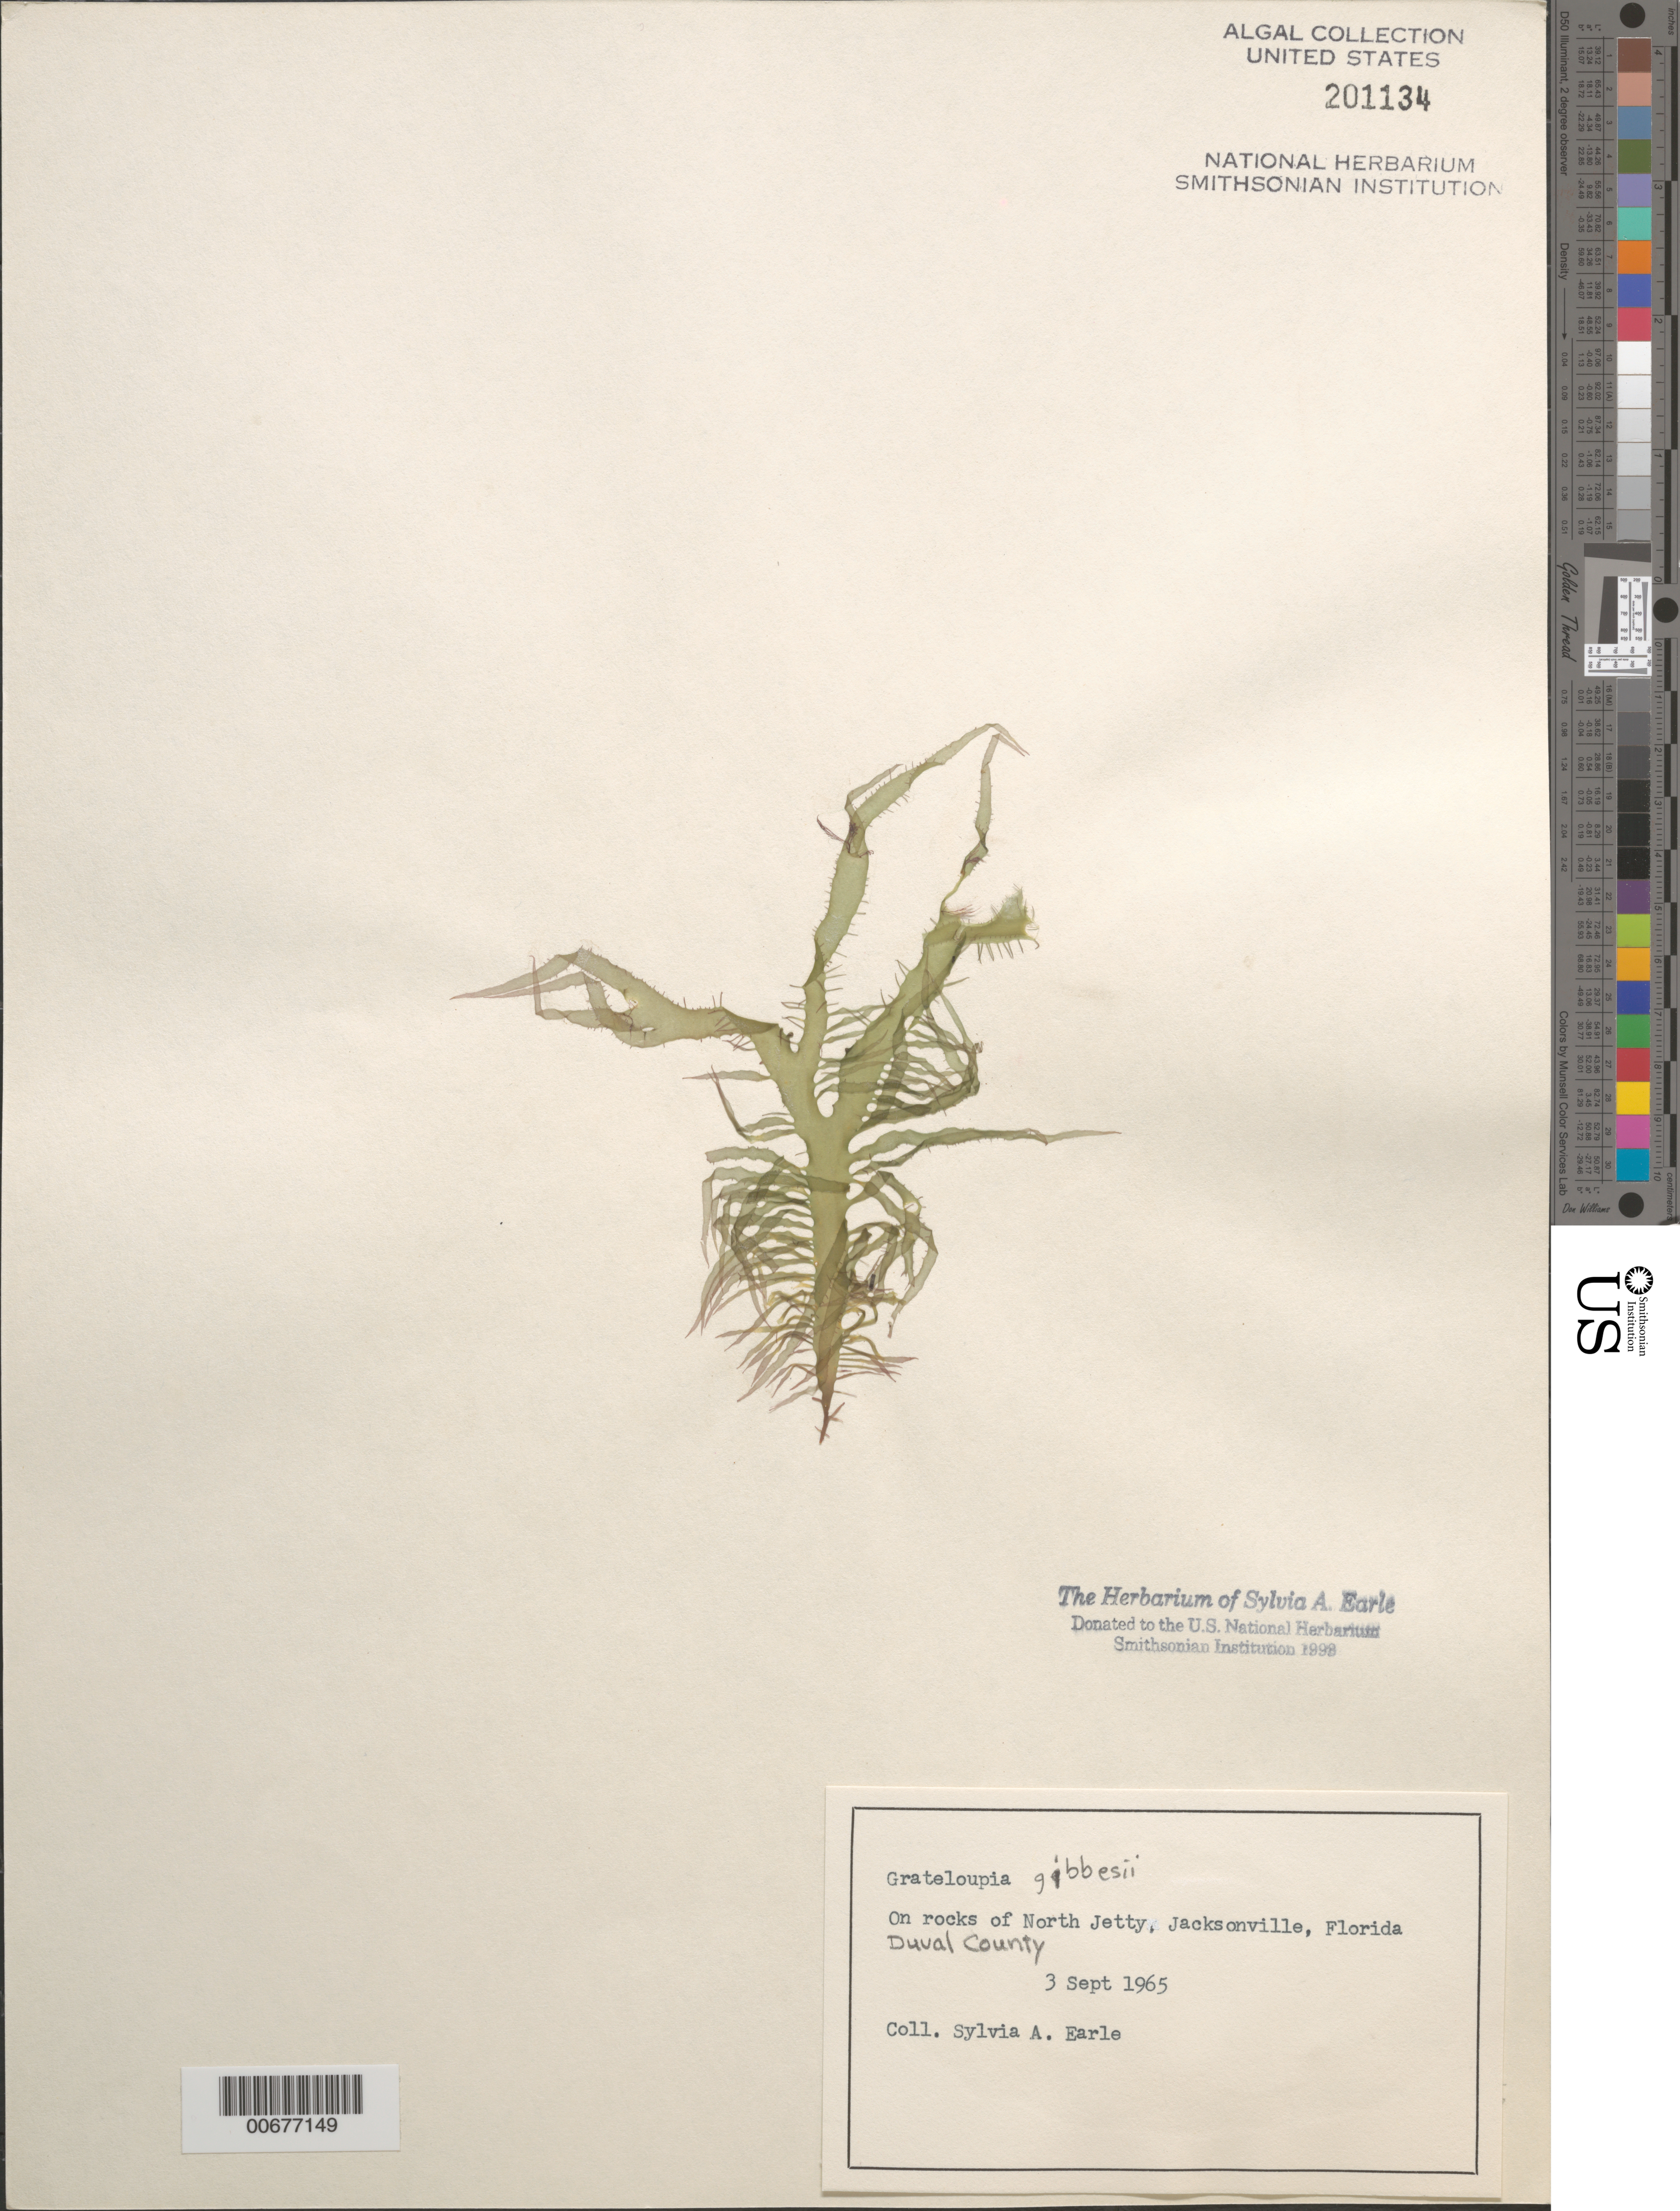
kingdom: Plantae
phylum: Rhodophyta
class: Florideophyceae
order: Halymeniales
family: Halymeniaceae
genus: Phyllymenia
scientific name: Phyllymenia gibbesii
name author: (Harvey) S.-M. Lin et al.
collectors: S. A. Earle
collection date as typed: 03 Sep 1965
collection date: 1965-09-03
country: United States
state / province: Florida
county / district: Duval County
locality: North Jetty, Jacksonville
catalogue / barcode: US 201134